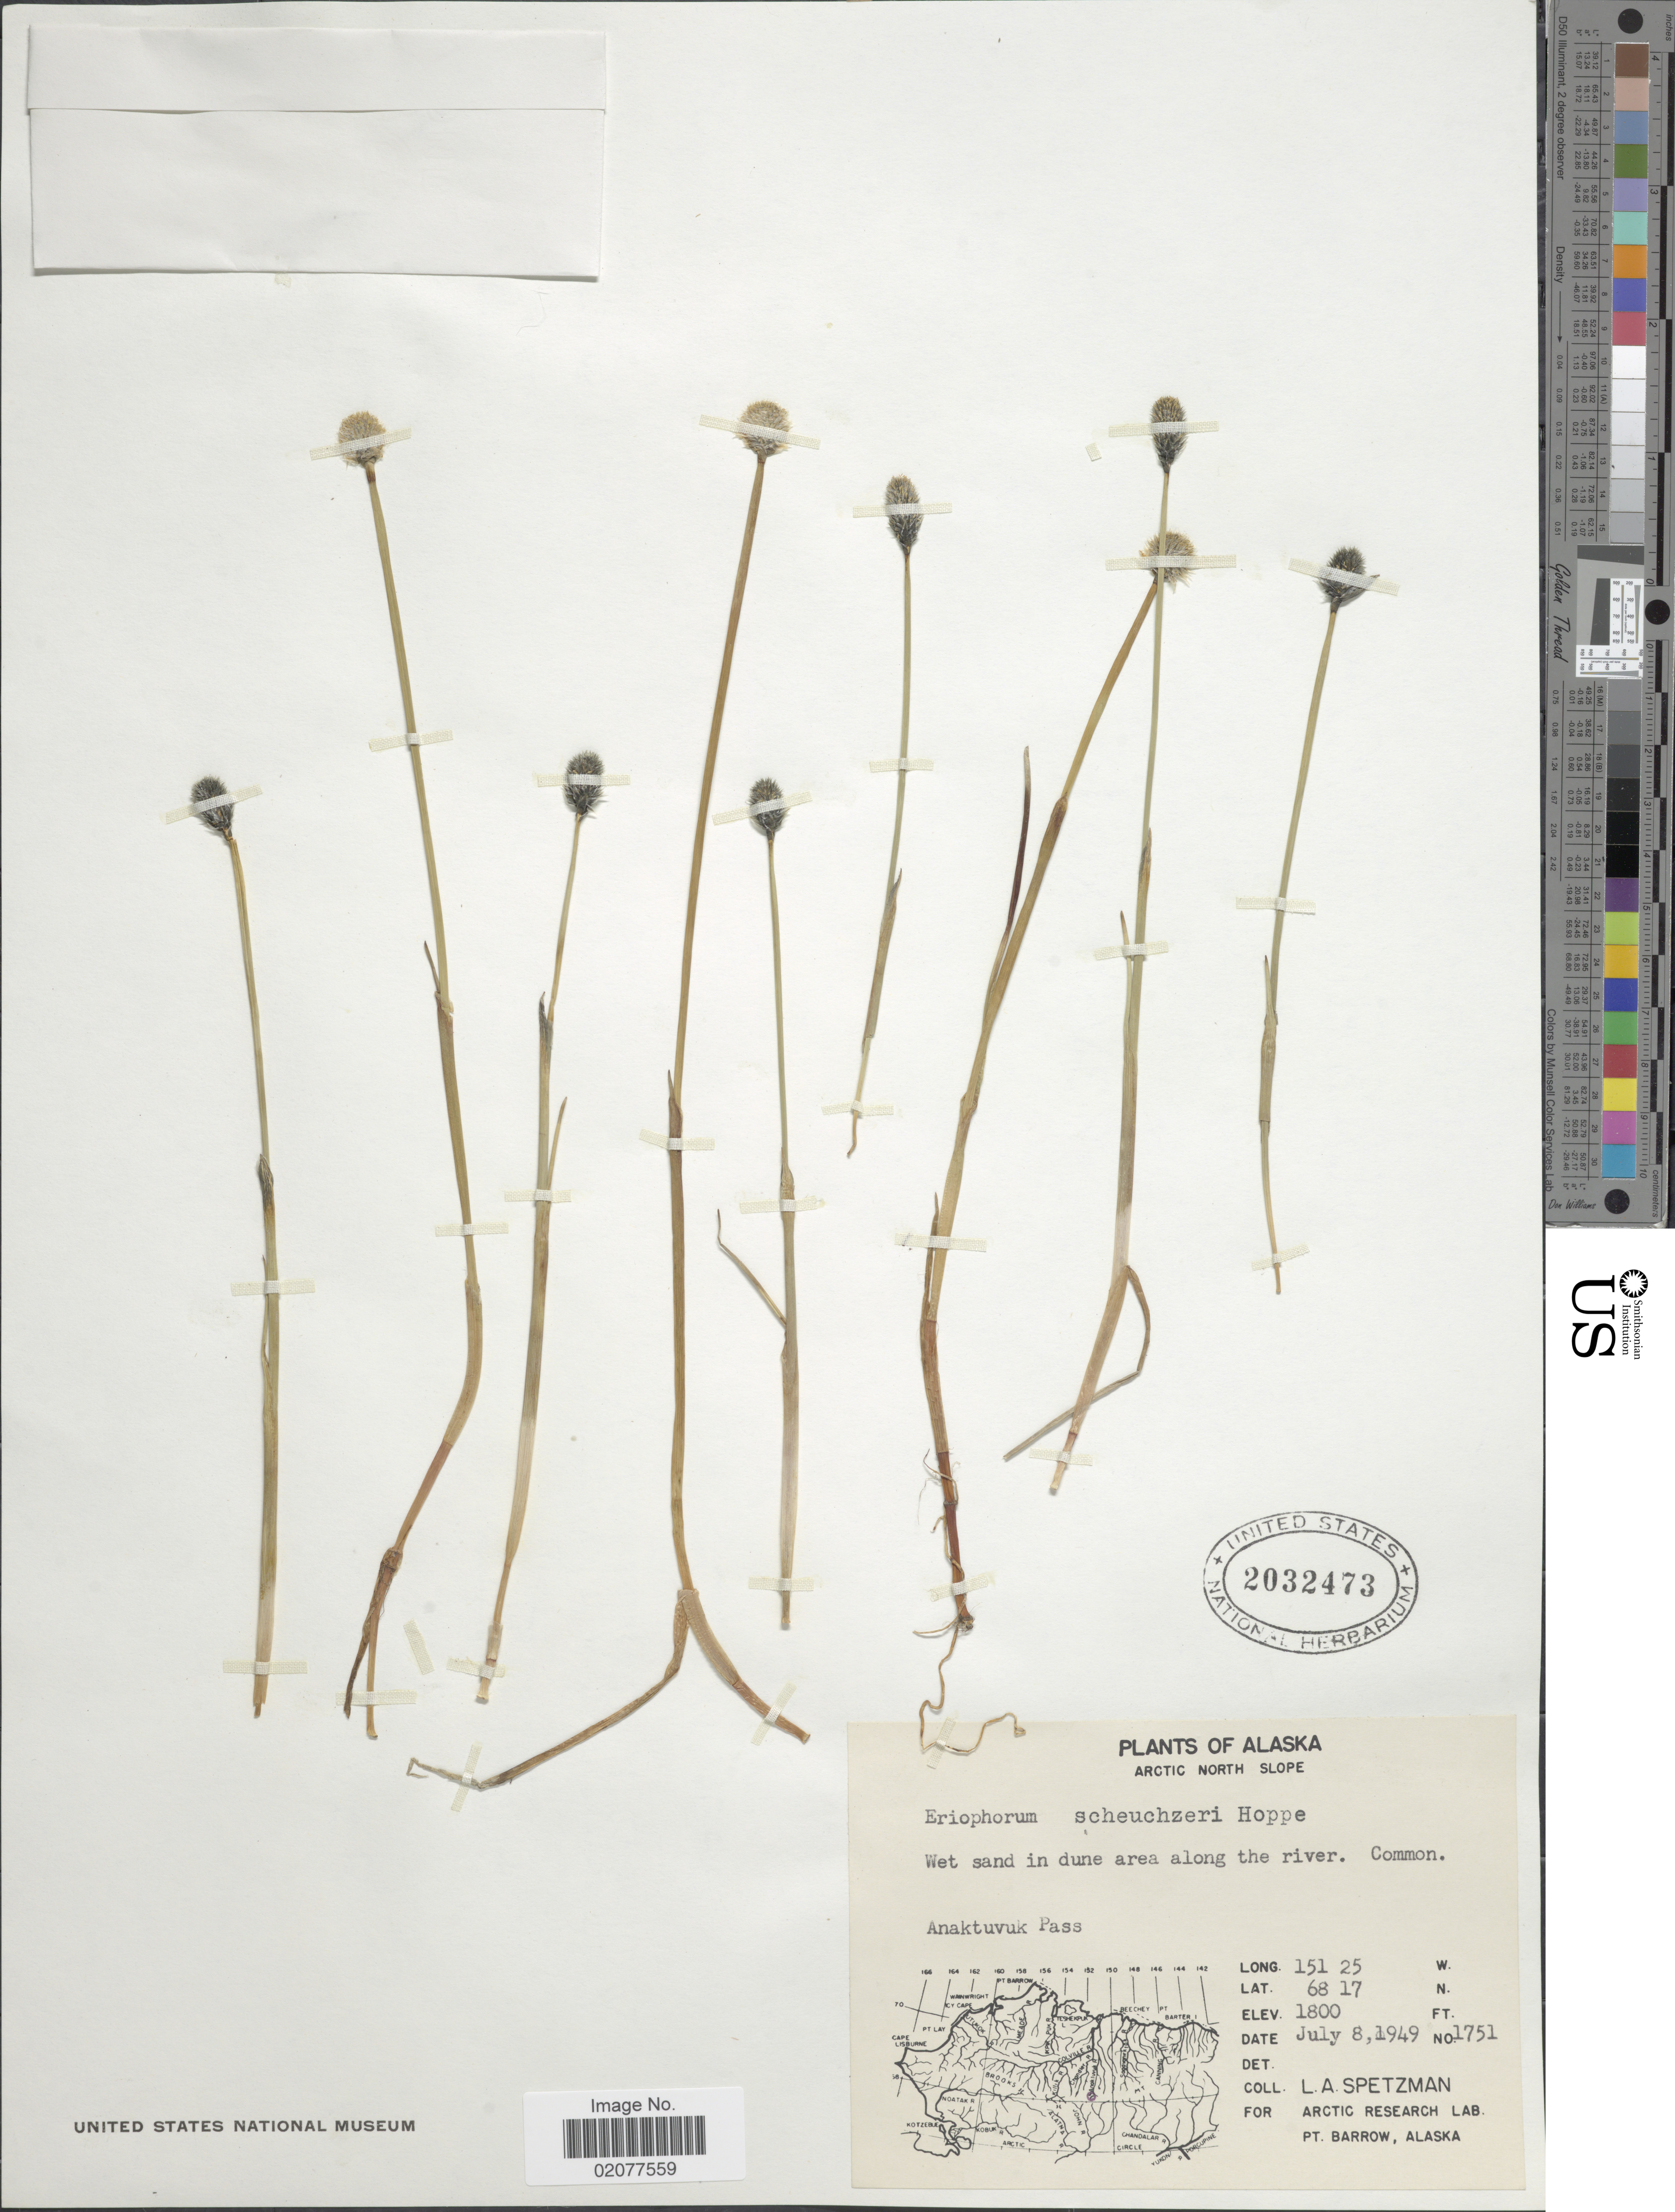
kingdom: Plantae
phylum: Tracheophyta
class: Liliopsida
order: Poales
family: Cyperaceae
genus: Eriophorum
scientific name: Eriophorum scheuchzeri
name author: Hoppe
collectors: L. Spetzman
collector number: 1751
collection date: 1949-07-08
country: United States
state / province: Alaska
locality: Alaska, Arctic North Slope. Anatuvuk Pass.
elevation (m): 549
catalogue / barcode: US 2032473